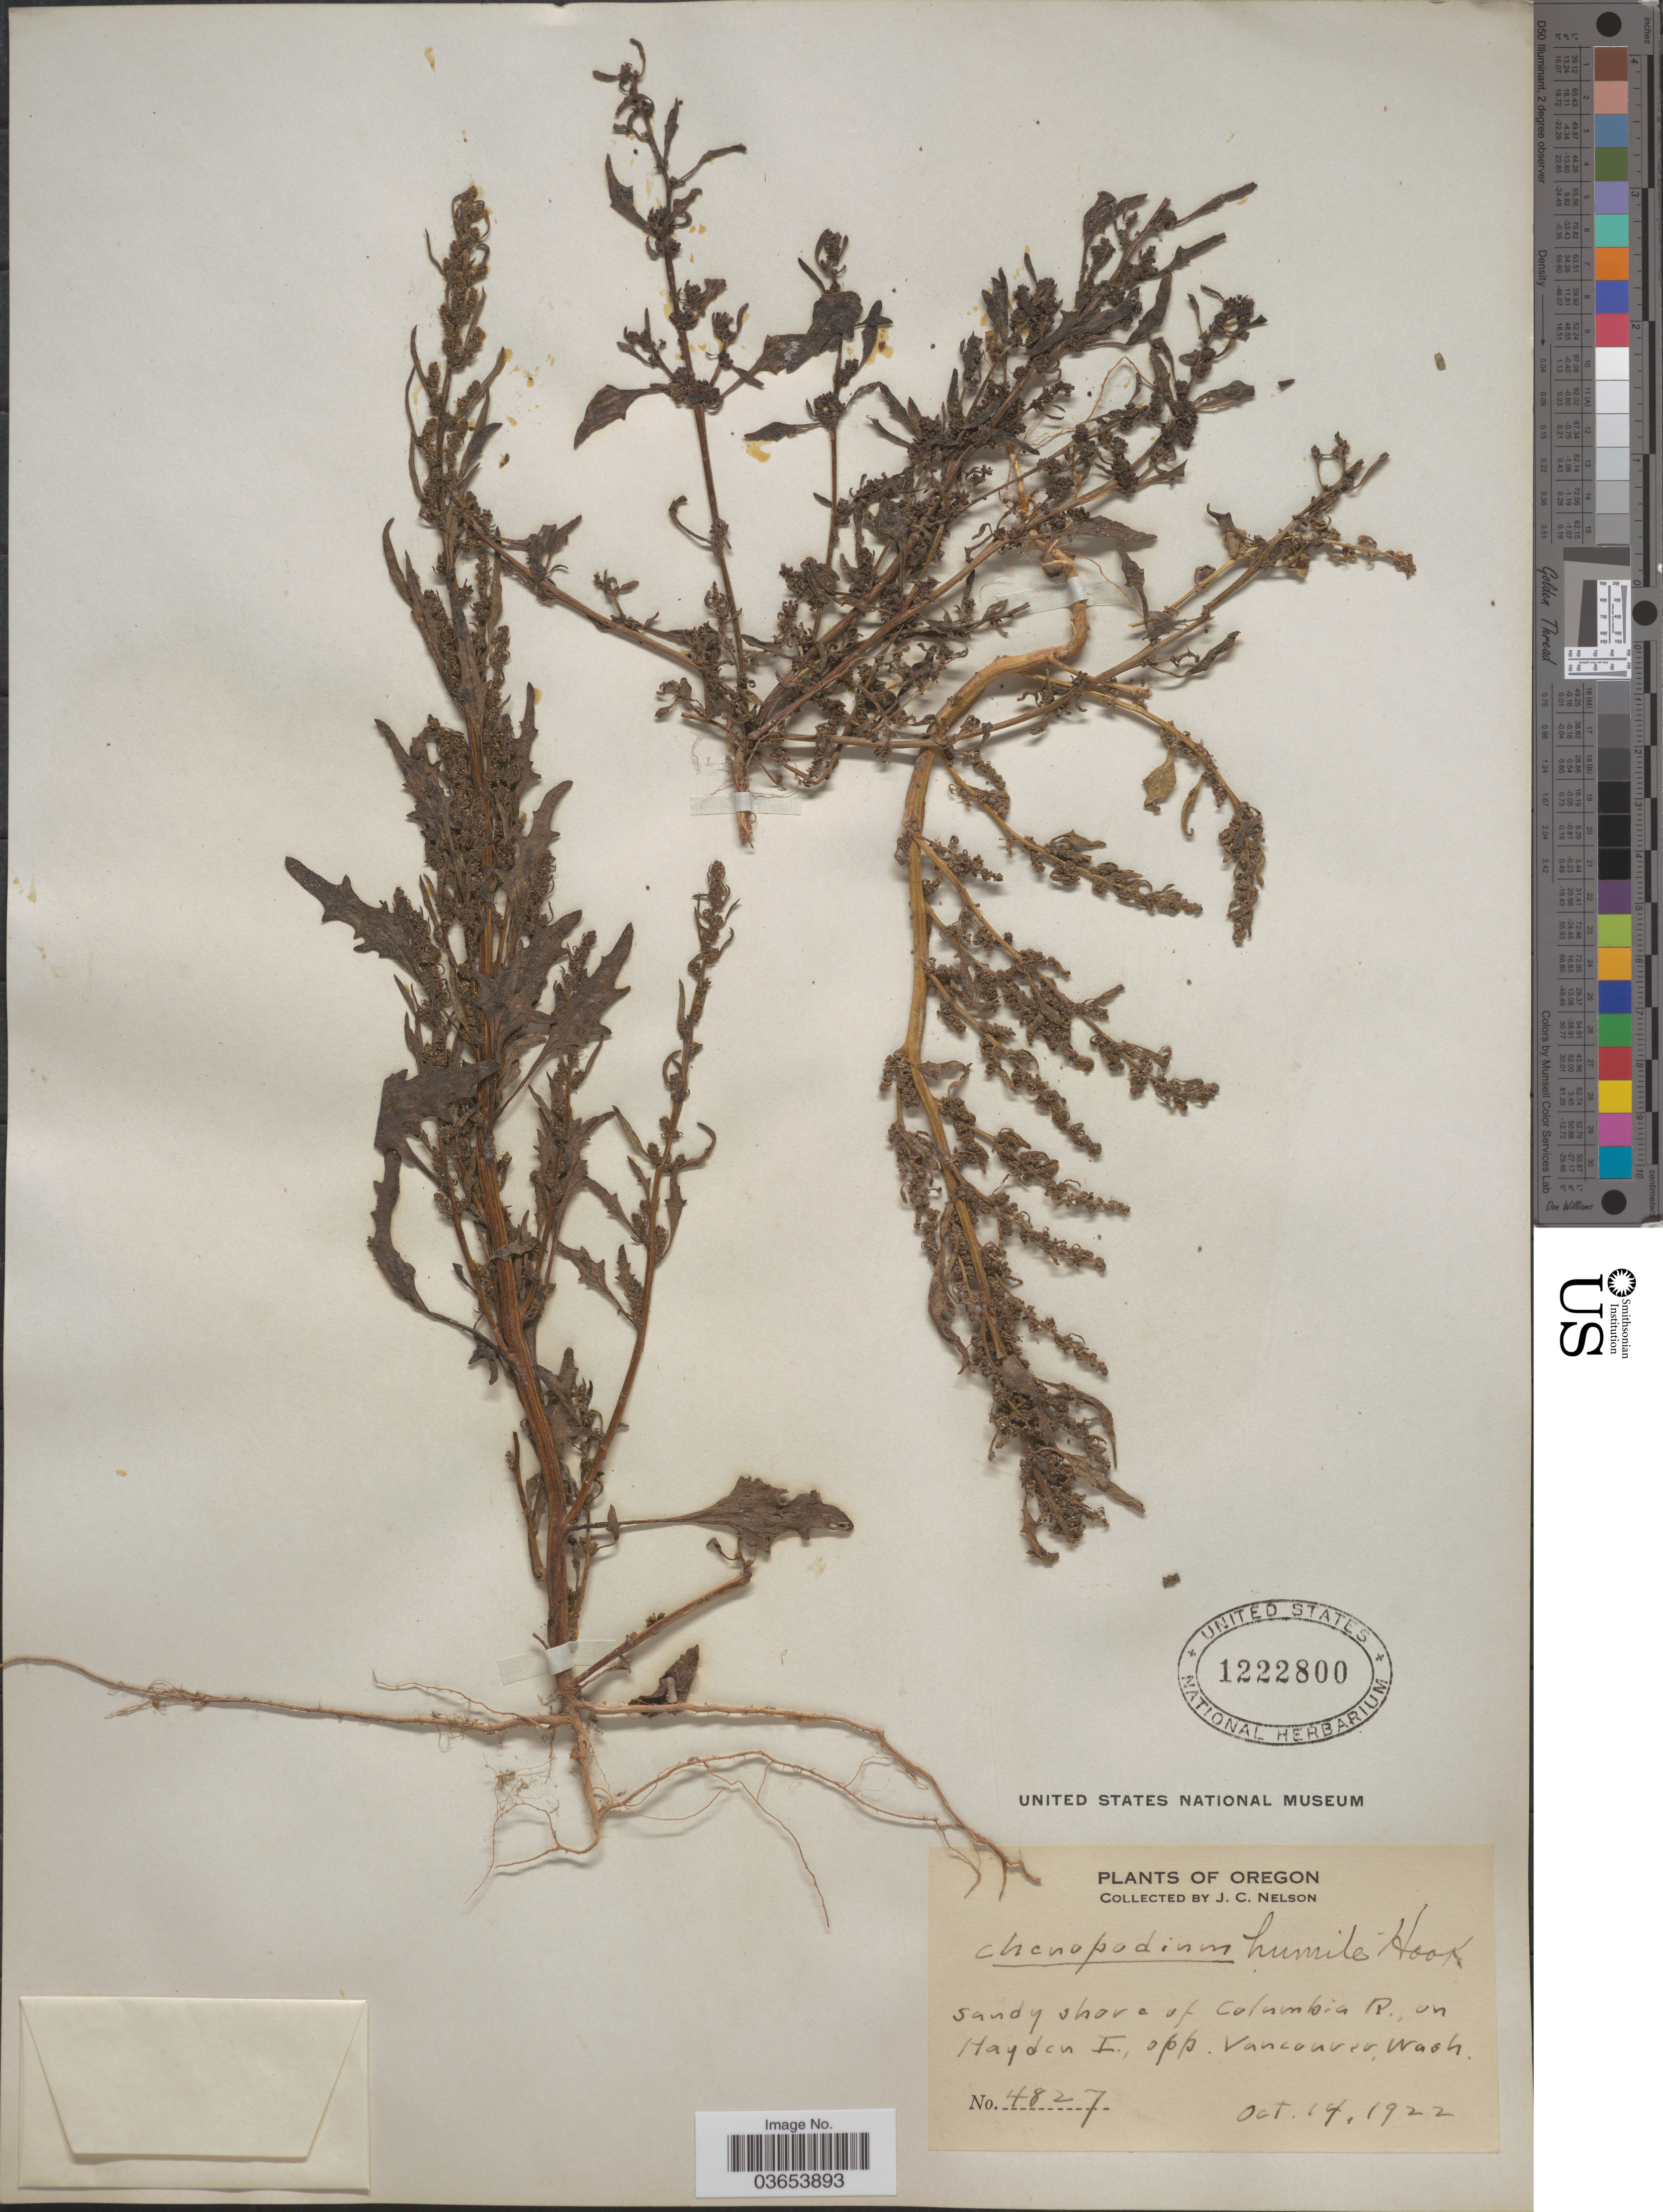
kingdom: Plantae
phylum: Tracheophyta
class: Magnoliopsida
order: Caryophyllales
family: Amaranthaceae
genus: Chenopodium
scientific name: Chenopodium rubrum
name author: L.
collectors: J. C. Nelson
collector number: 4827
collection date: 1922-10-14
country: United States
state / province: Oregon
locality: Sandy shore of Columbia R., on Hayden I., opp. Vancouver, Wash.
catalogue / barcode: US 1222800